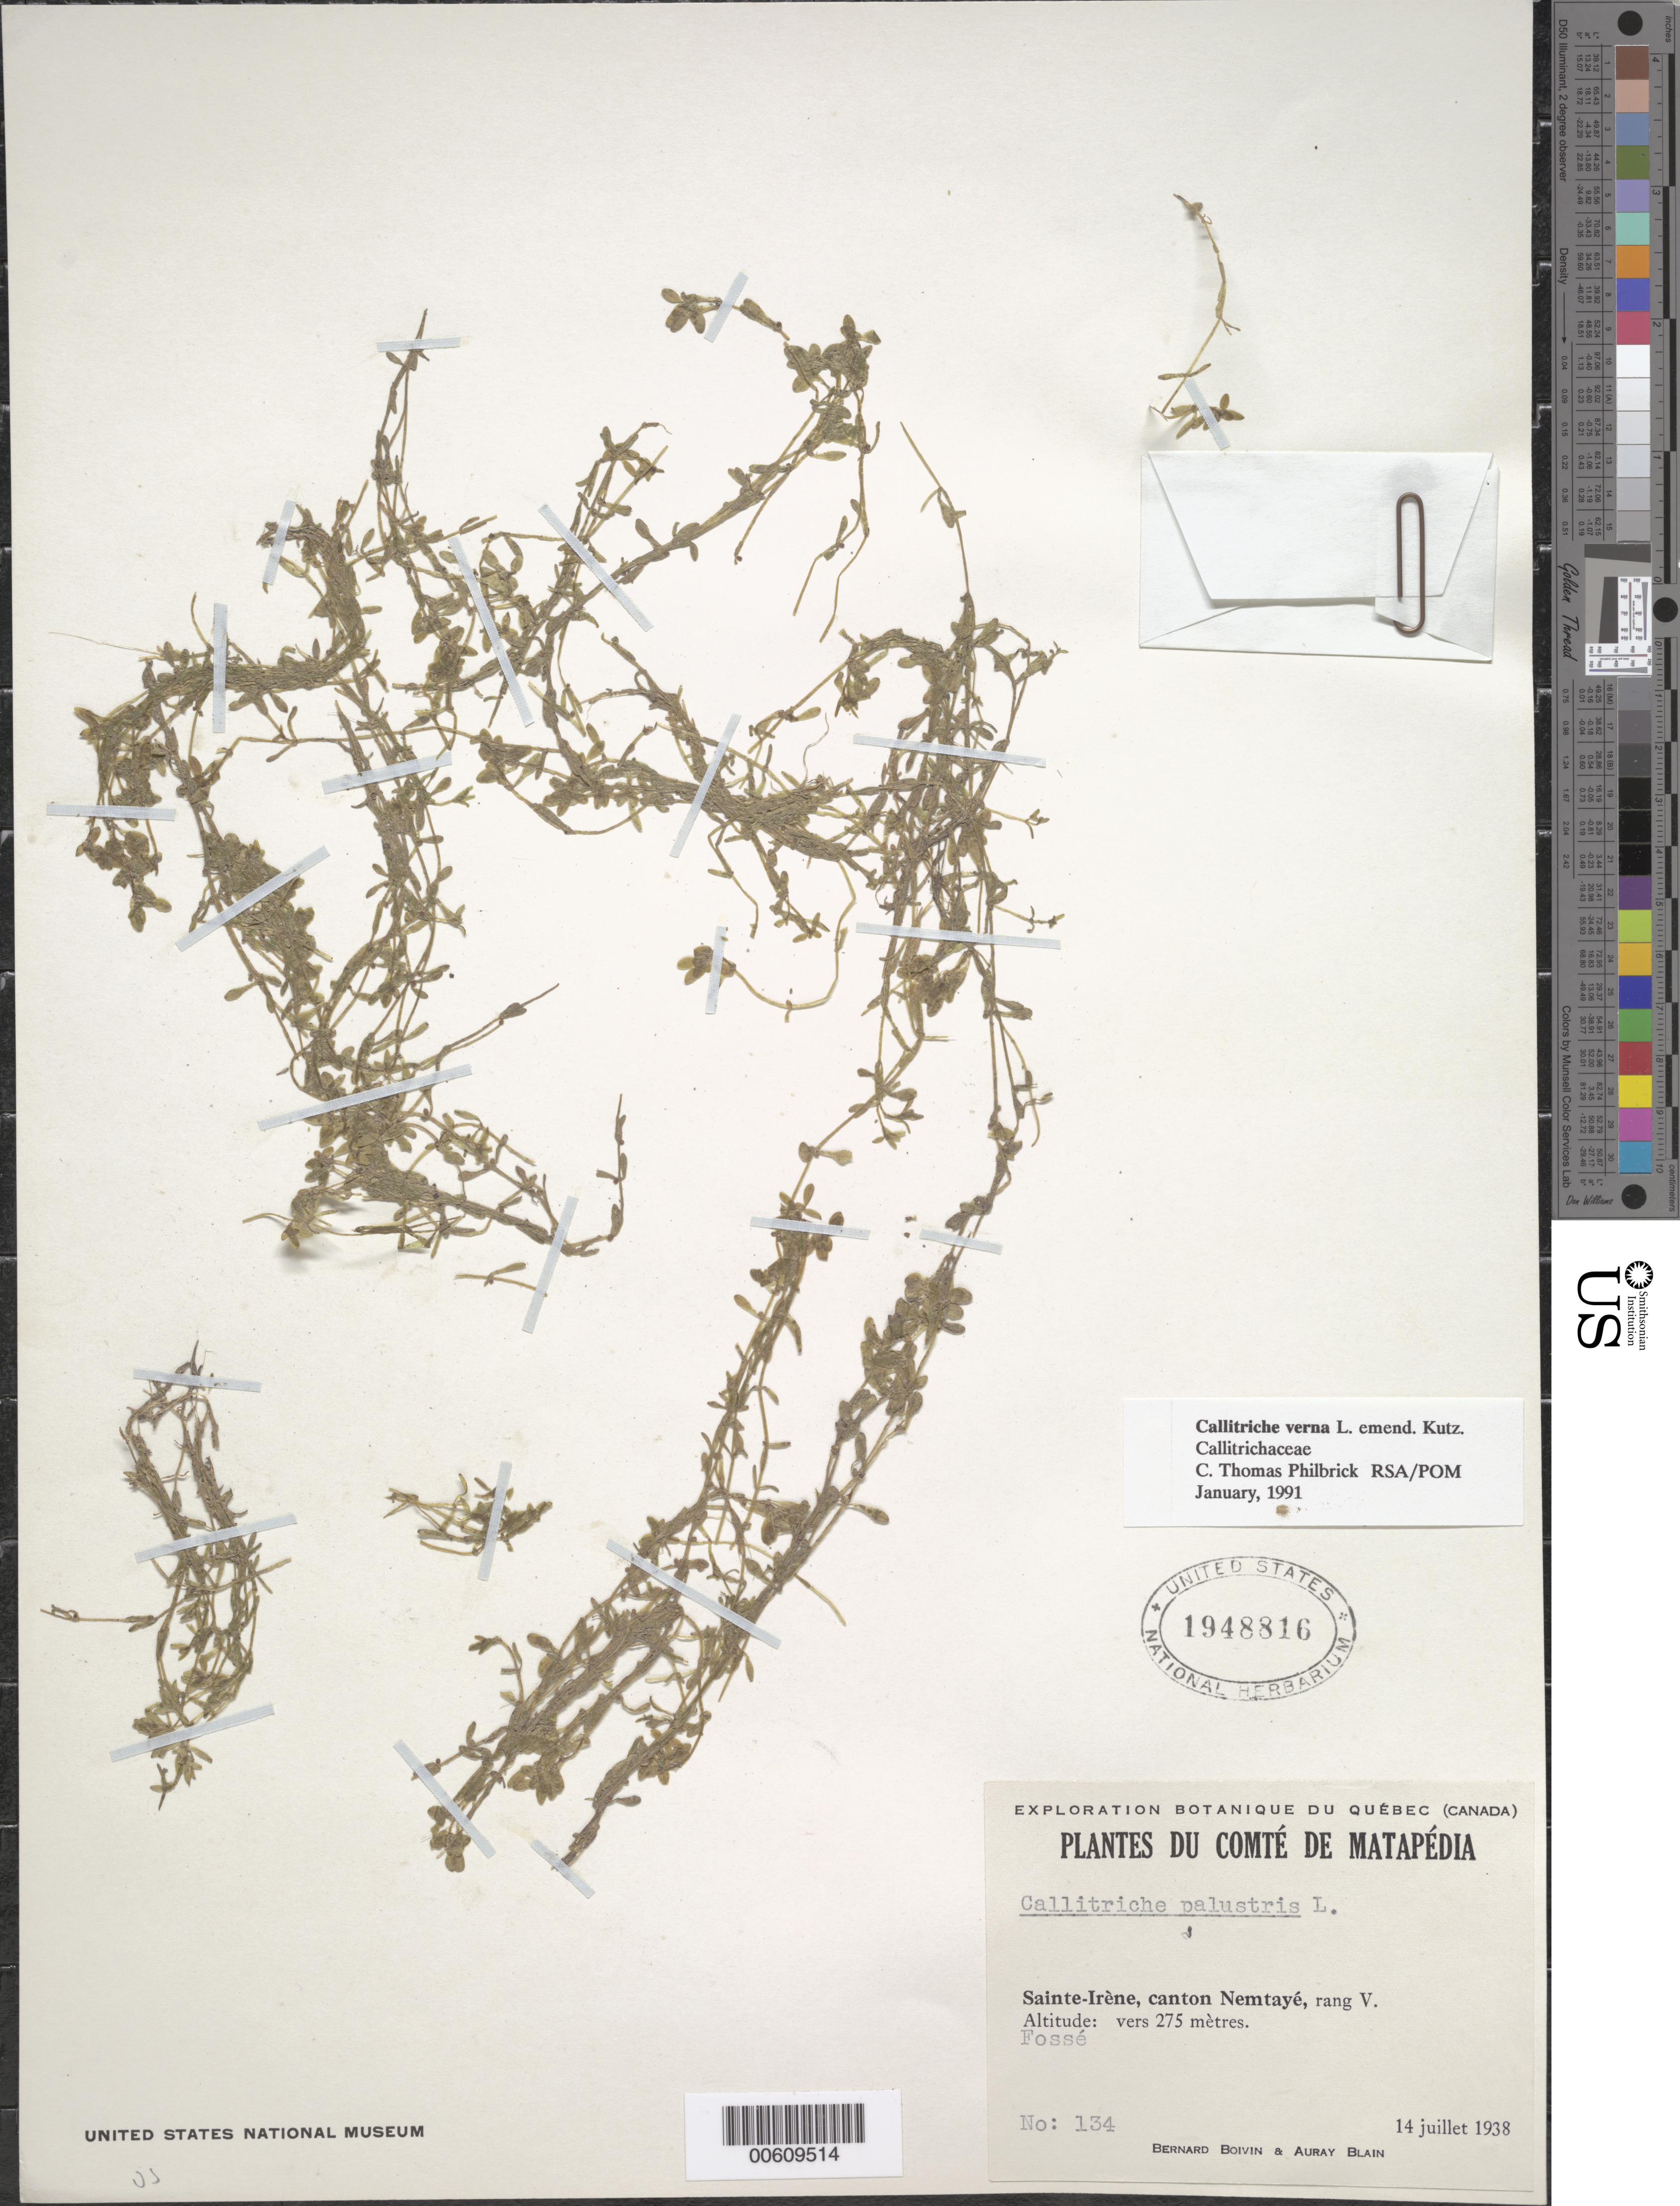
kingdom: Plantae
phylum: Tracheophyta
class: Magnoliopsida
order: Lamiales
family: Plantaginaceae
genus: Callitriche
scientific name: Callitriche verna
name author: L.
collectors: B. Bolvin & A. Blain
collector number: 134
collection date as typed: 14 Jul 1938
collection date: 1938-07-14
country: Canada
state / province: Quebec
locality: Sainte-Irene, canton Nemtaye, Fosse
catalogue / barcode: US 1948816